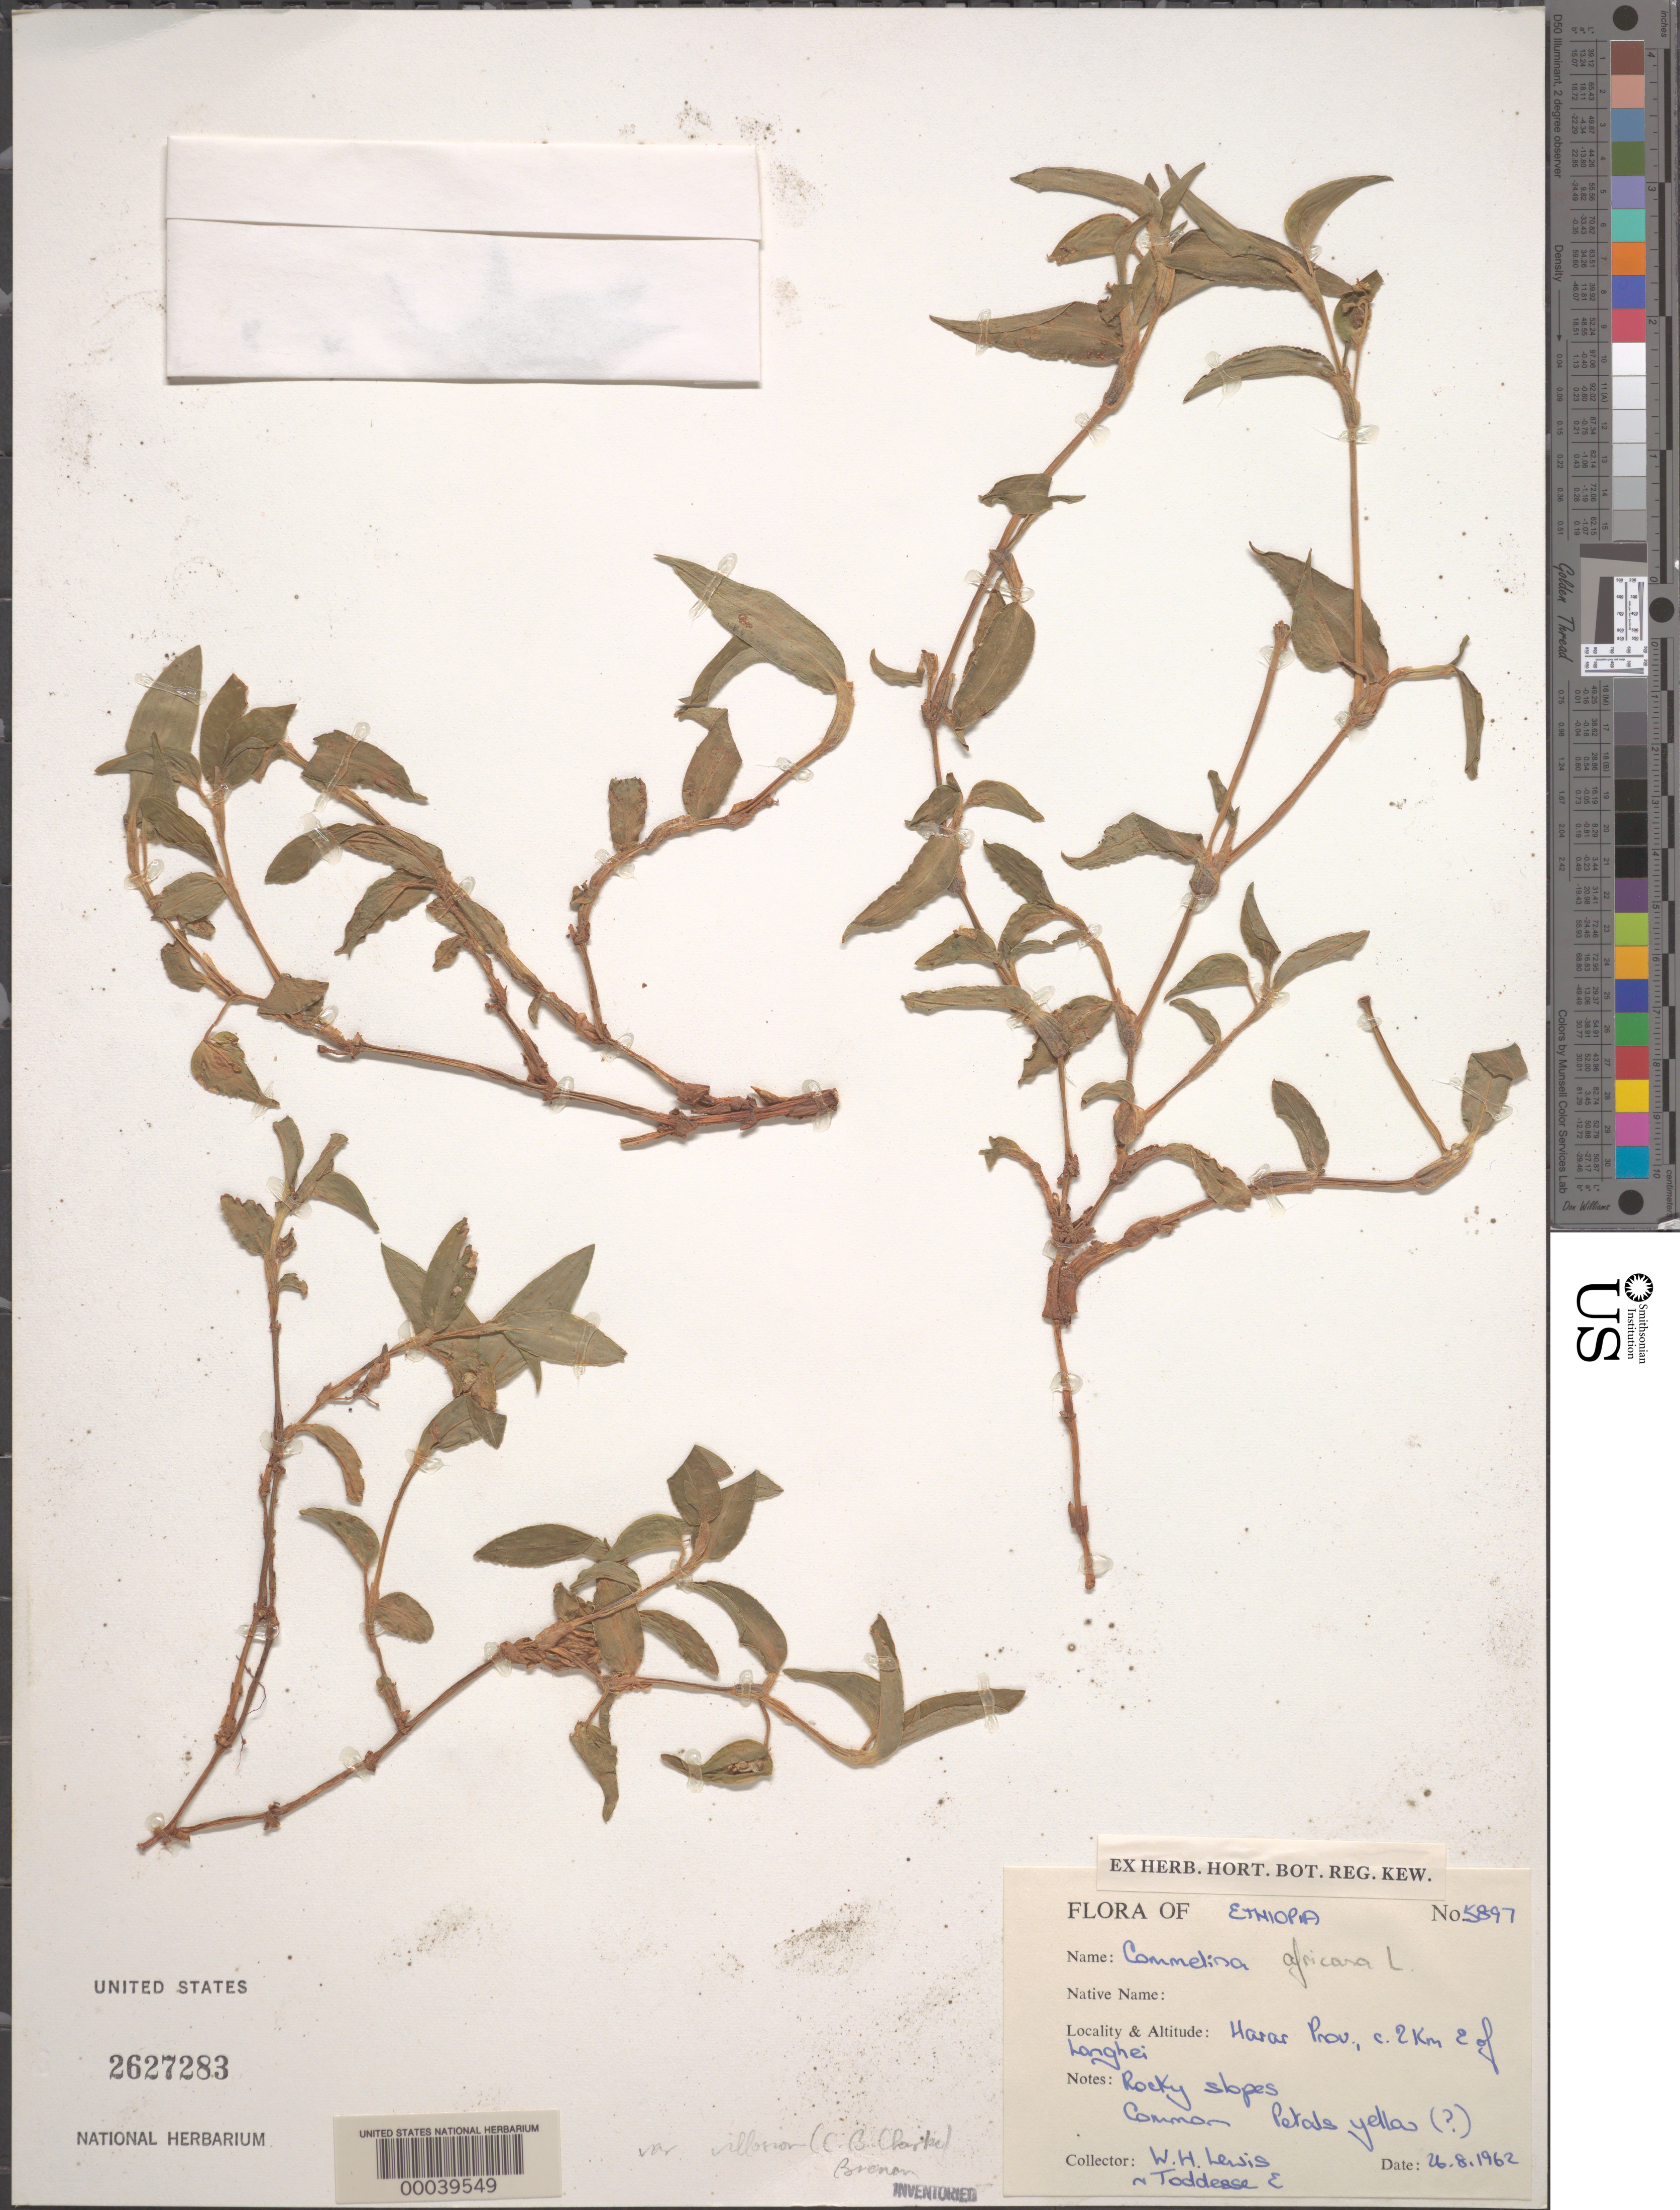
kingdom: Plantae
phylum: Tracheophyta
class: Liliopsida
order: Commelinales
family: Commelinaceae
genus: Commelina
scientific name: Commelina africana var. villosior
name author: (C.B. Clarke) Brenan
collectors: W. H. Lewis & E. Toddesse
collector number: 5897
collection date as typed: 28 Aug 1962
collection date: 1962-08-28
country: Ethiopia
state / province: Harari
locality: E of langhei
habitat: Rocky slopes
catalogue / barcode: US 2627283